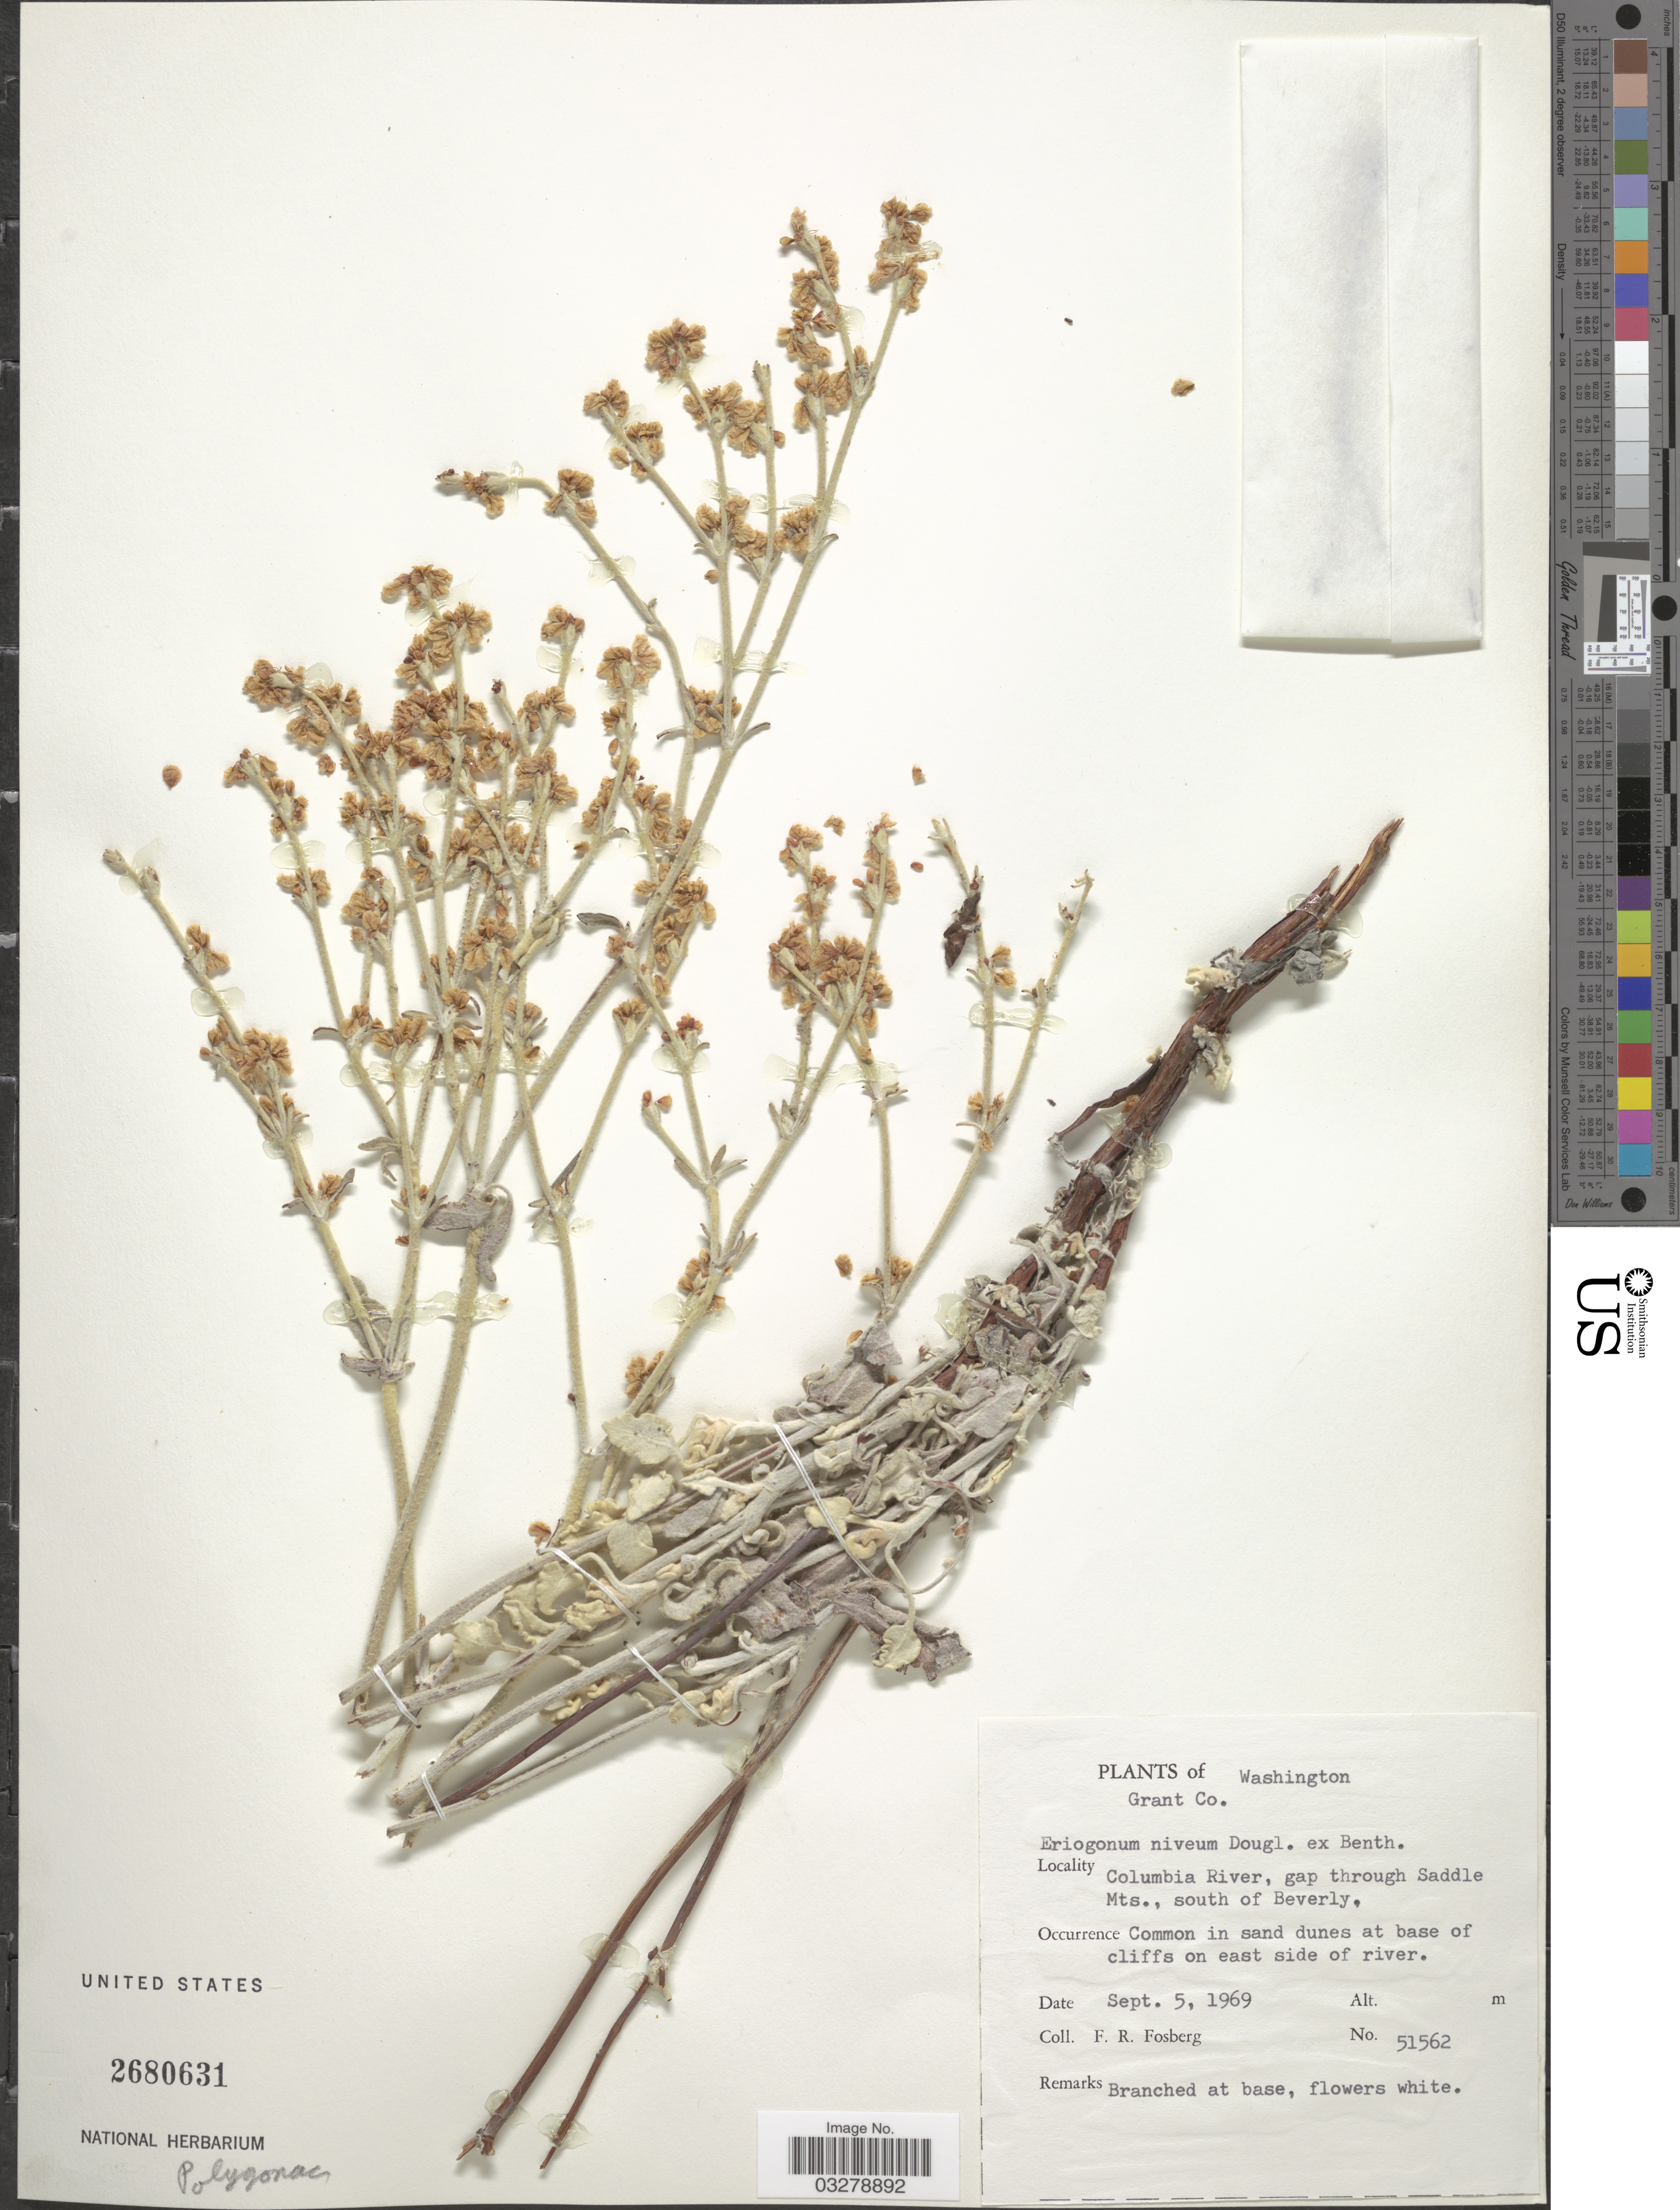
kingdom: Plantae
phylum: Tracheophyta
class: Magnoliopsida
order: Caryophyllales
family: Polygonaceae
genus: Eriogonum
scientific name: Eriogonum niverum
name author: Douglas ex Benth.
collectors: F. R. Fosberg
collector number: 51562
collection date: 1969-09-05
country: United States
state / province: Washington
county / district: Grant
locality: Grant Co. Columbia River, gap through Saddle Mts., south of Beverly.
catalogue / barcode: US 2680631